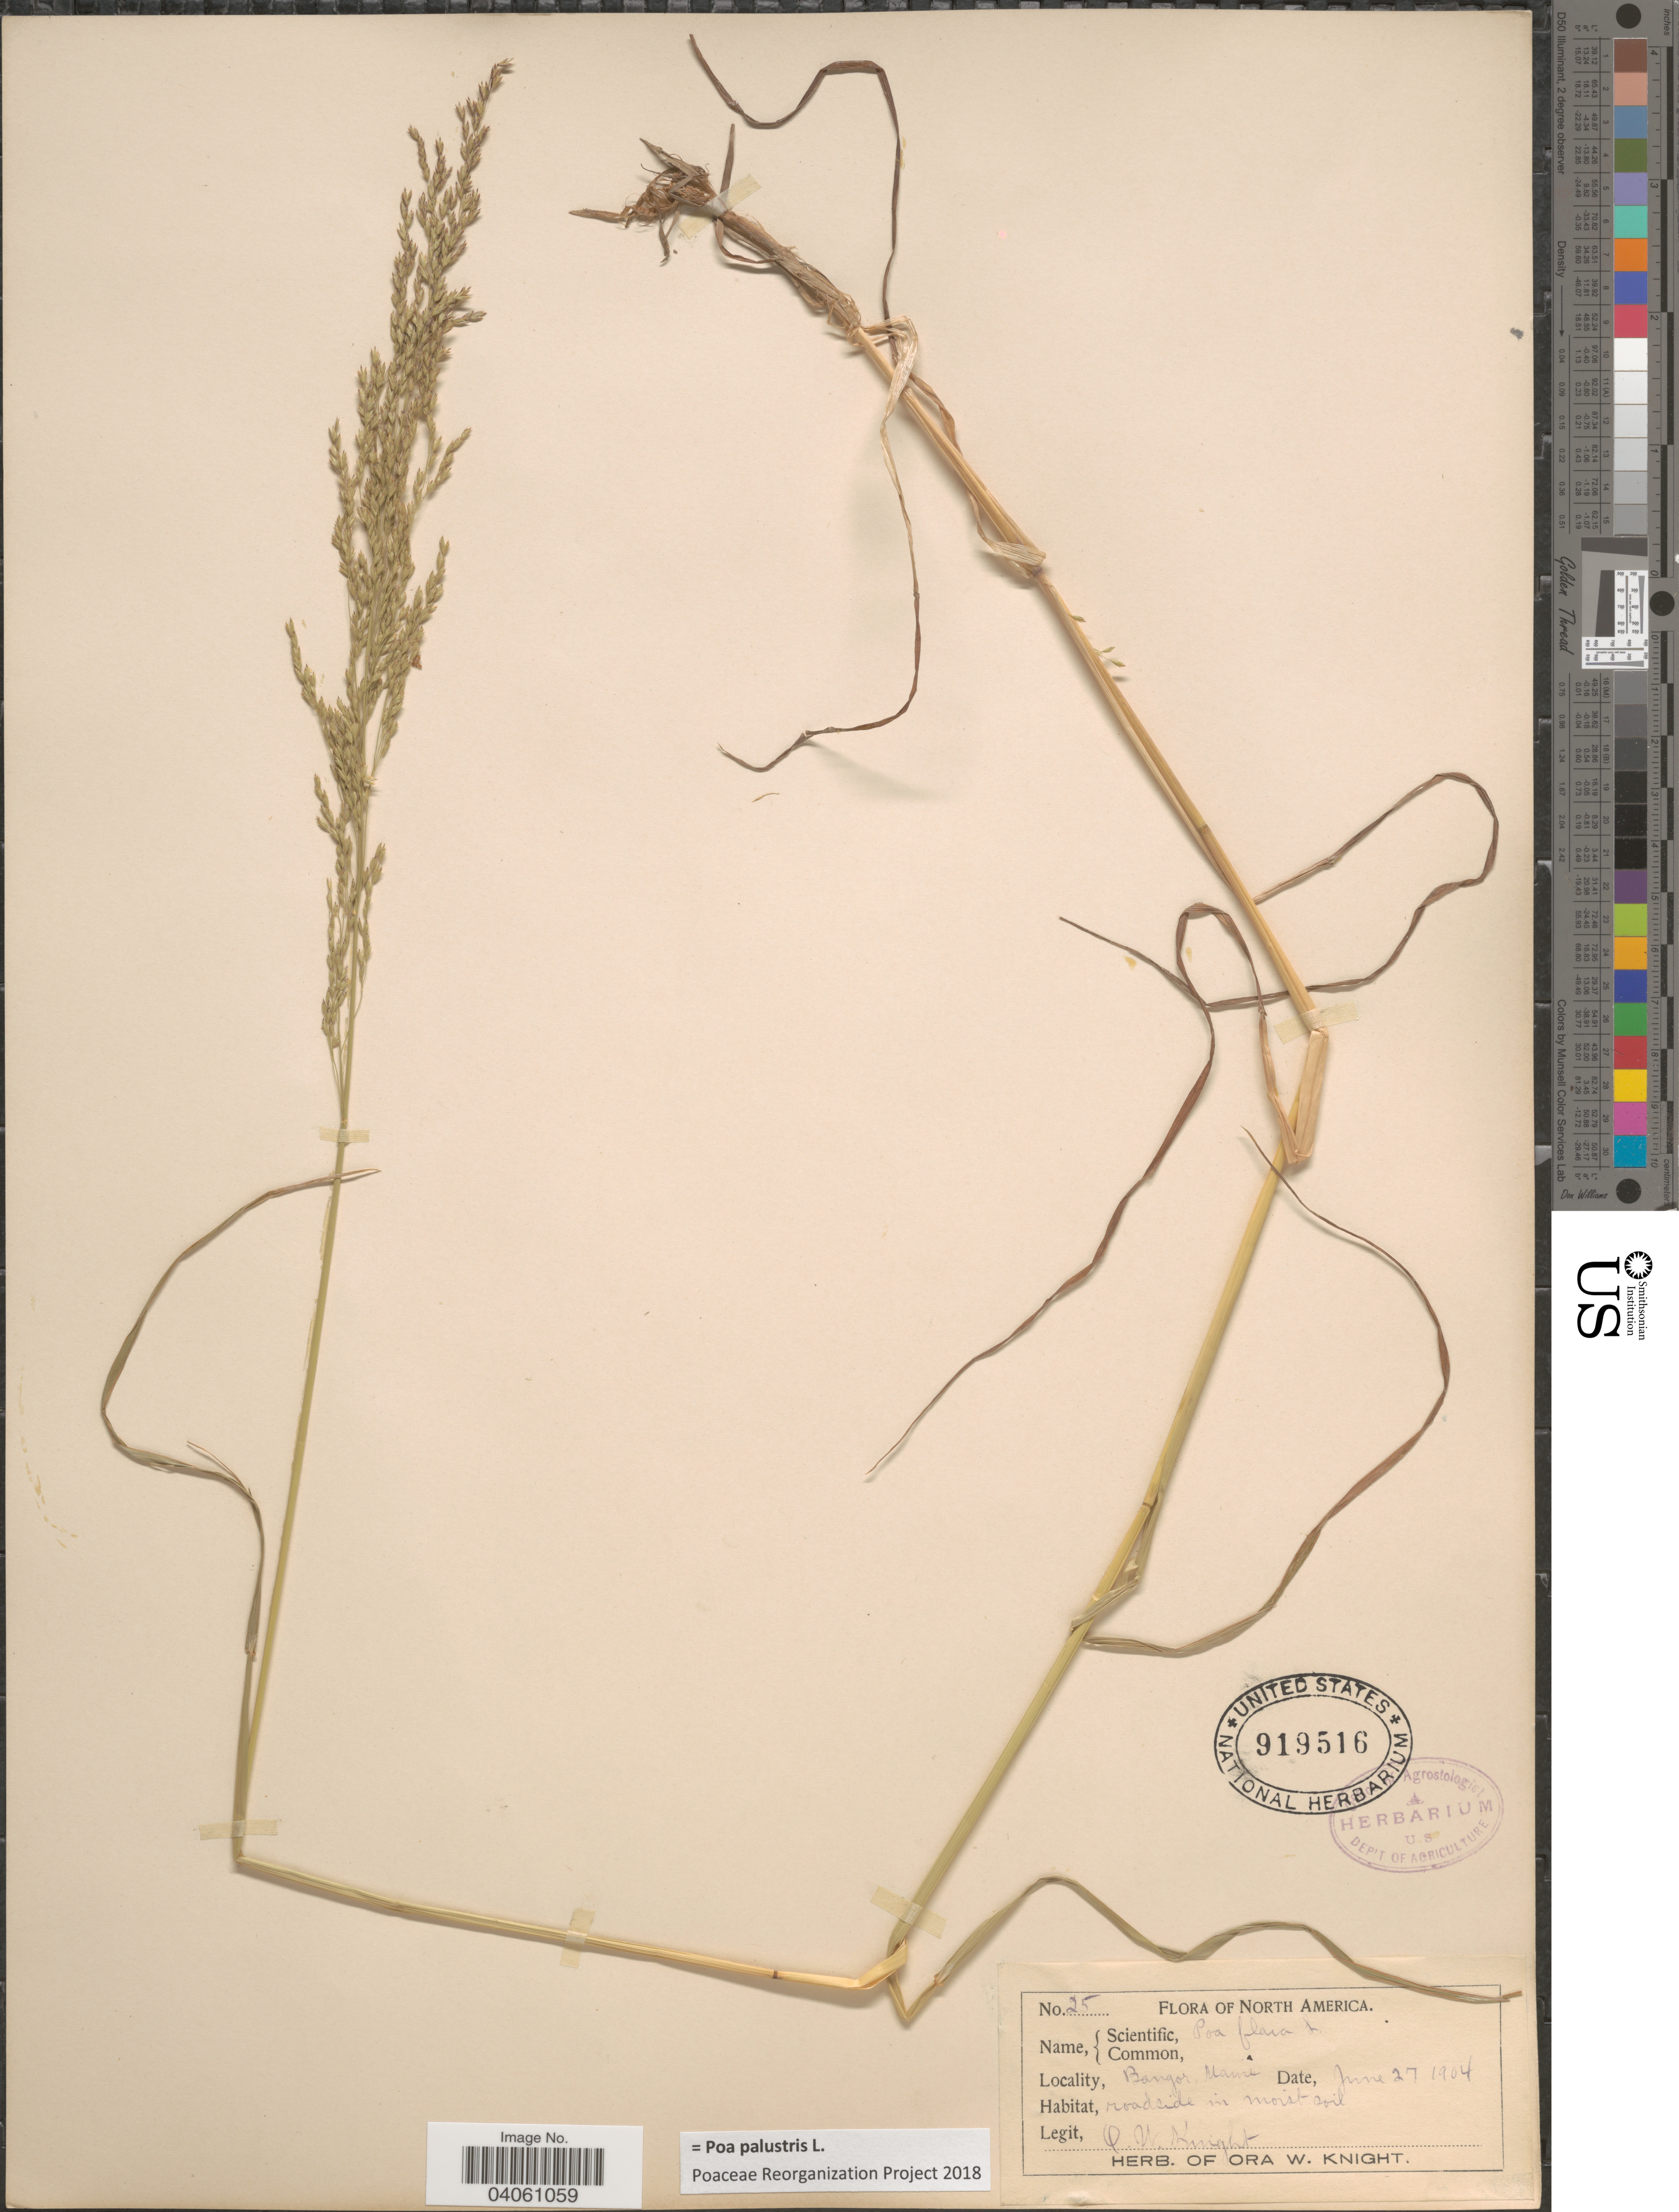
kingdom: Plantae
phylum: Tracheophyta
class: Liliopsida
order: Poales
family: Poaceae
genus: Poa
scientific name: Poa palustris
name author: L.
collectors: O. Knight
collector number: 25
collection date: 1904-06-27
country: United States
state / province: Maine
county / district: Penobscot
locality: Bangor.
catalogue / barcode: US 919516